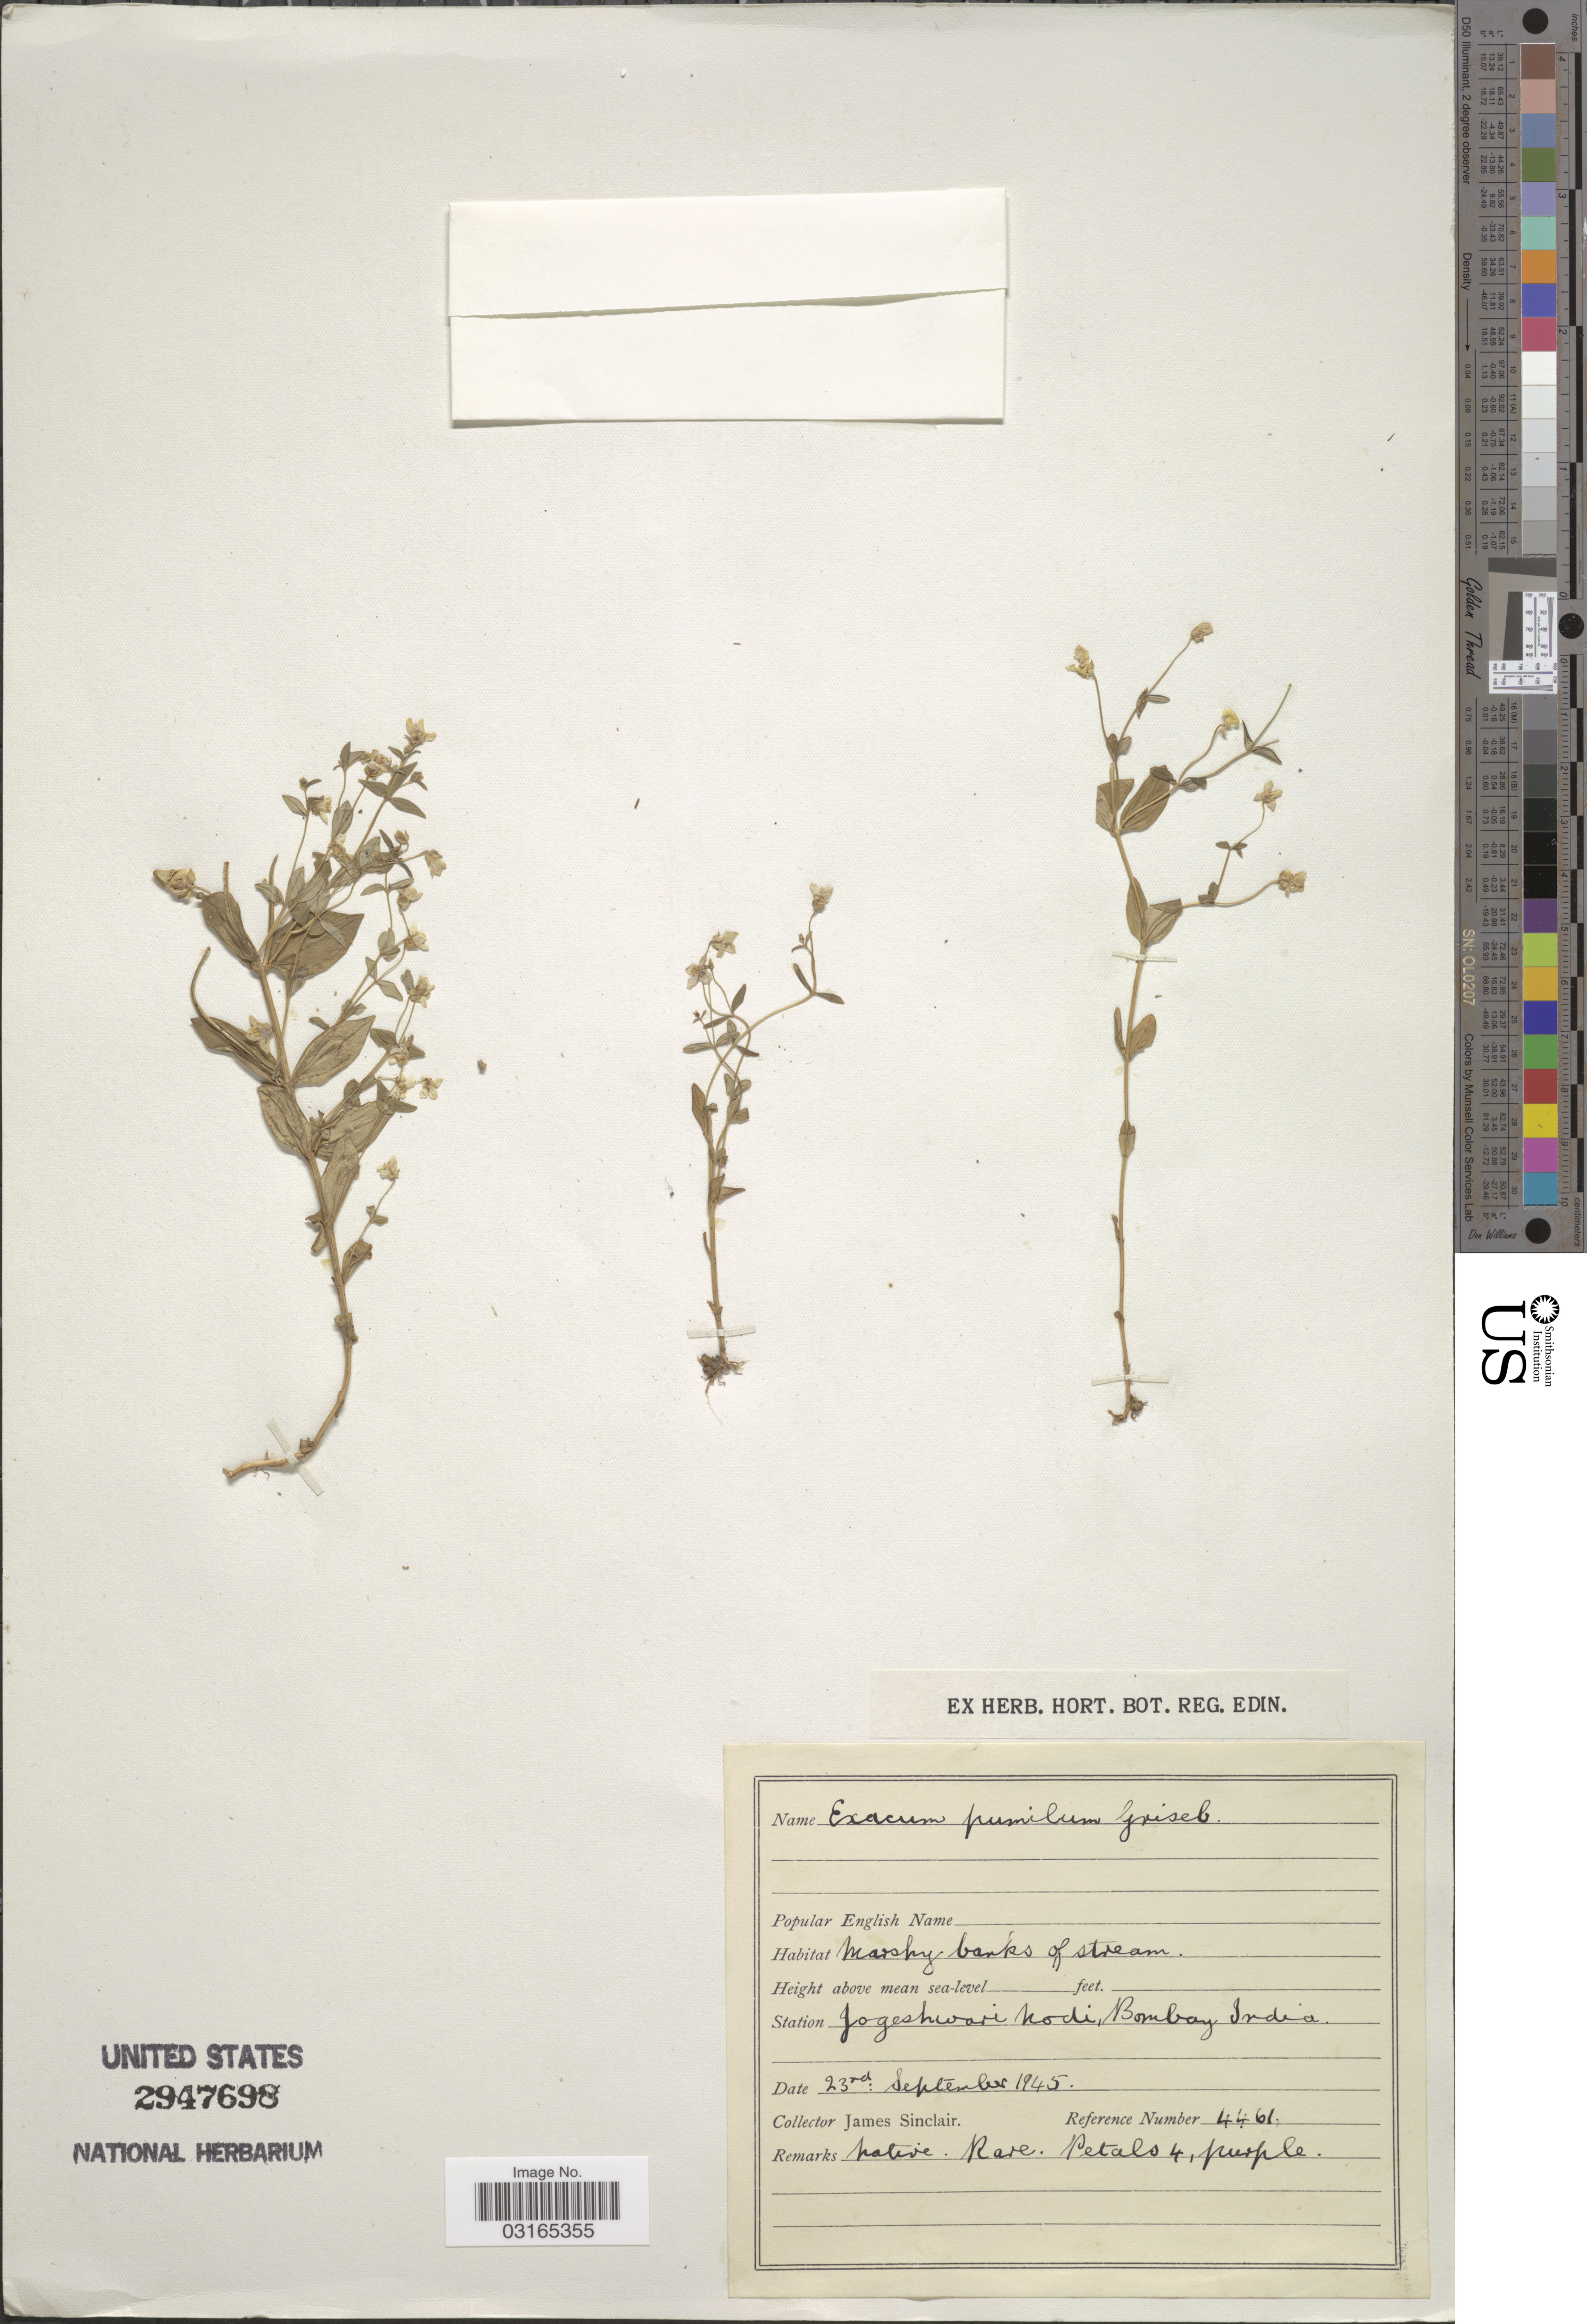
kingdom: Plantae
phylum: Tracheophyta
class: Magnoliopsida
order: Gentianales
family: Gentianaceae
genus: Exacum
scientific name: Exacum pumilum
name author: Griseb.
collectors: J. Sinclair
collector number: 4461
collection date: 1945-09-23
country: India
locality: Jogeshwari Nodi, Bombay.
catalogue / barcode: US 2947698